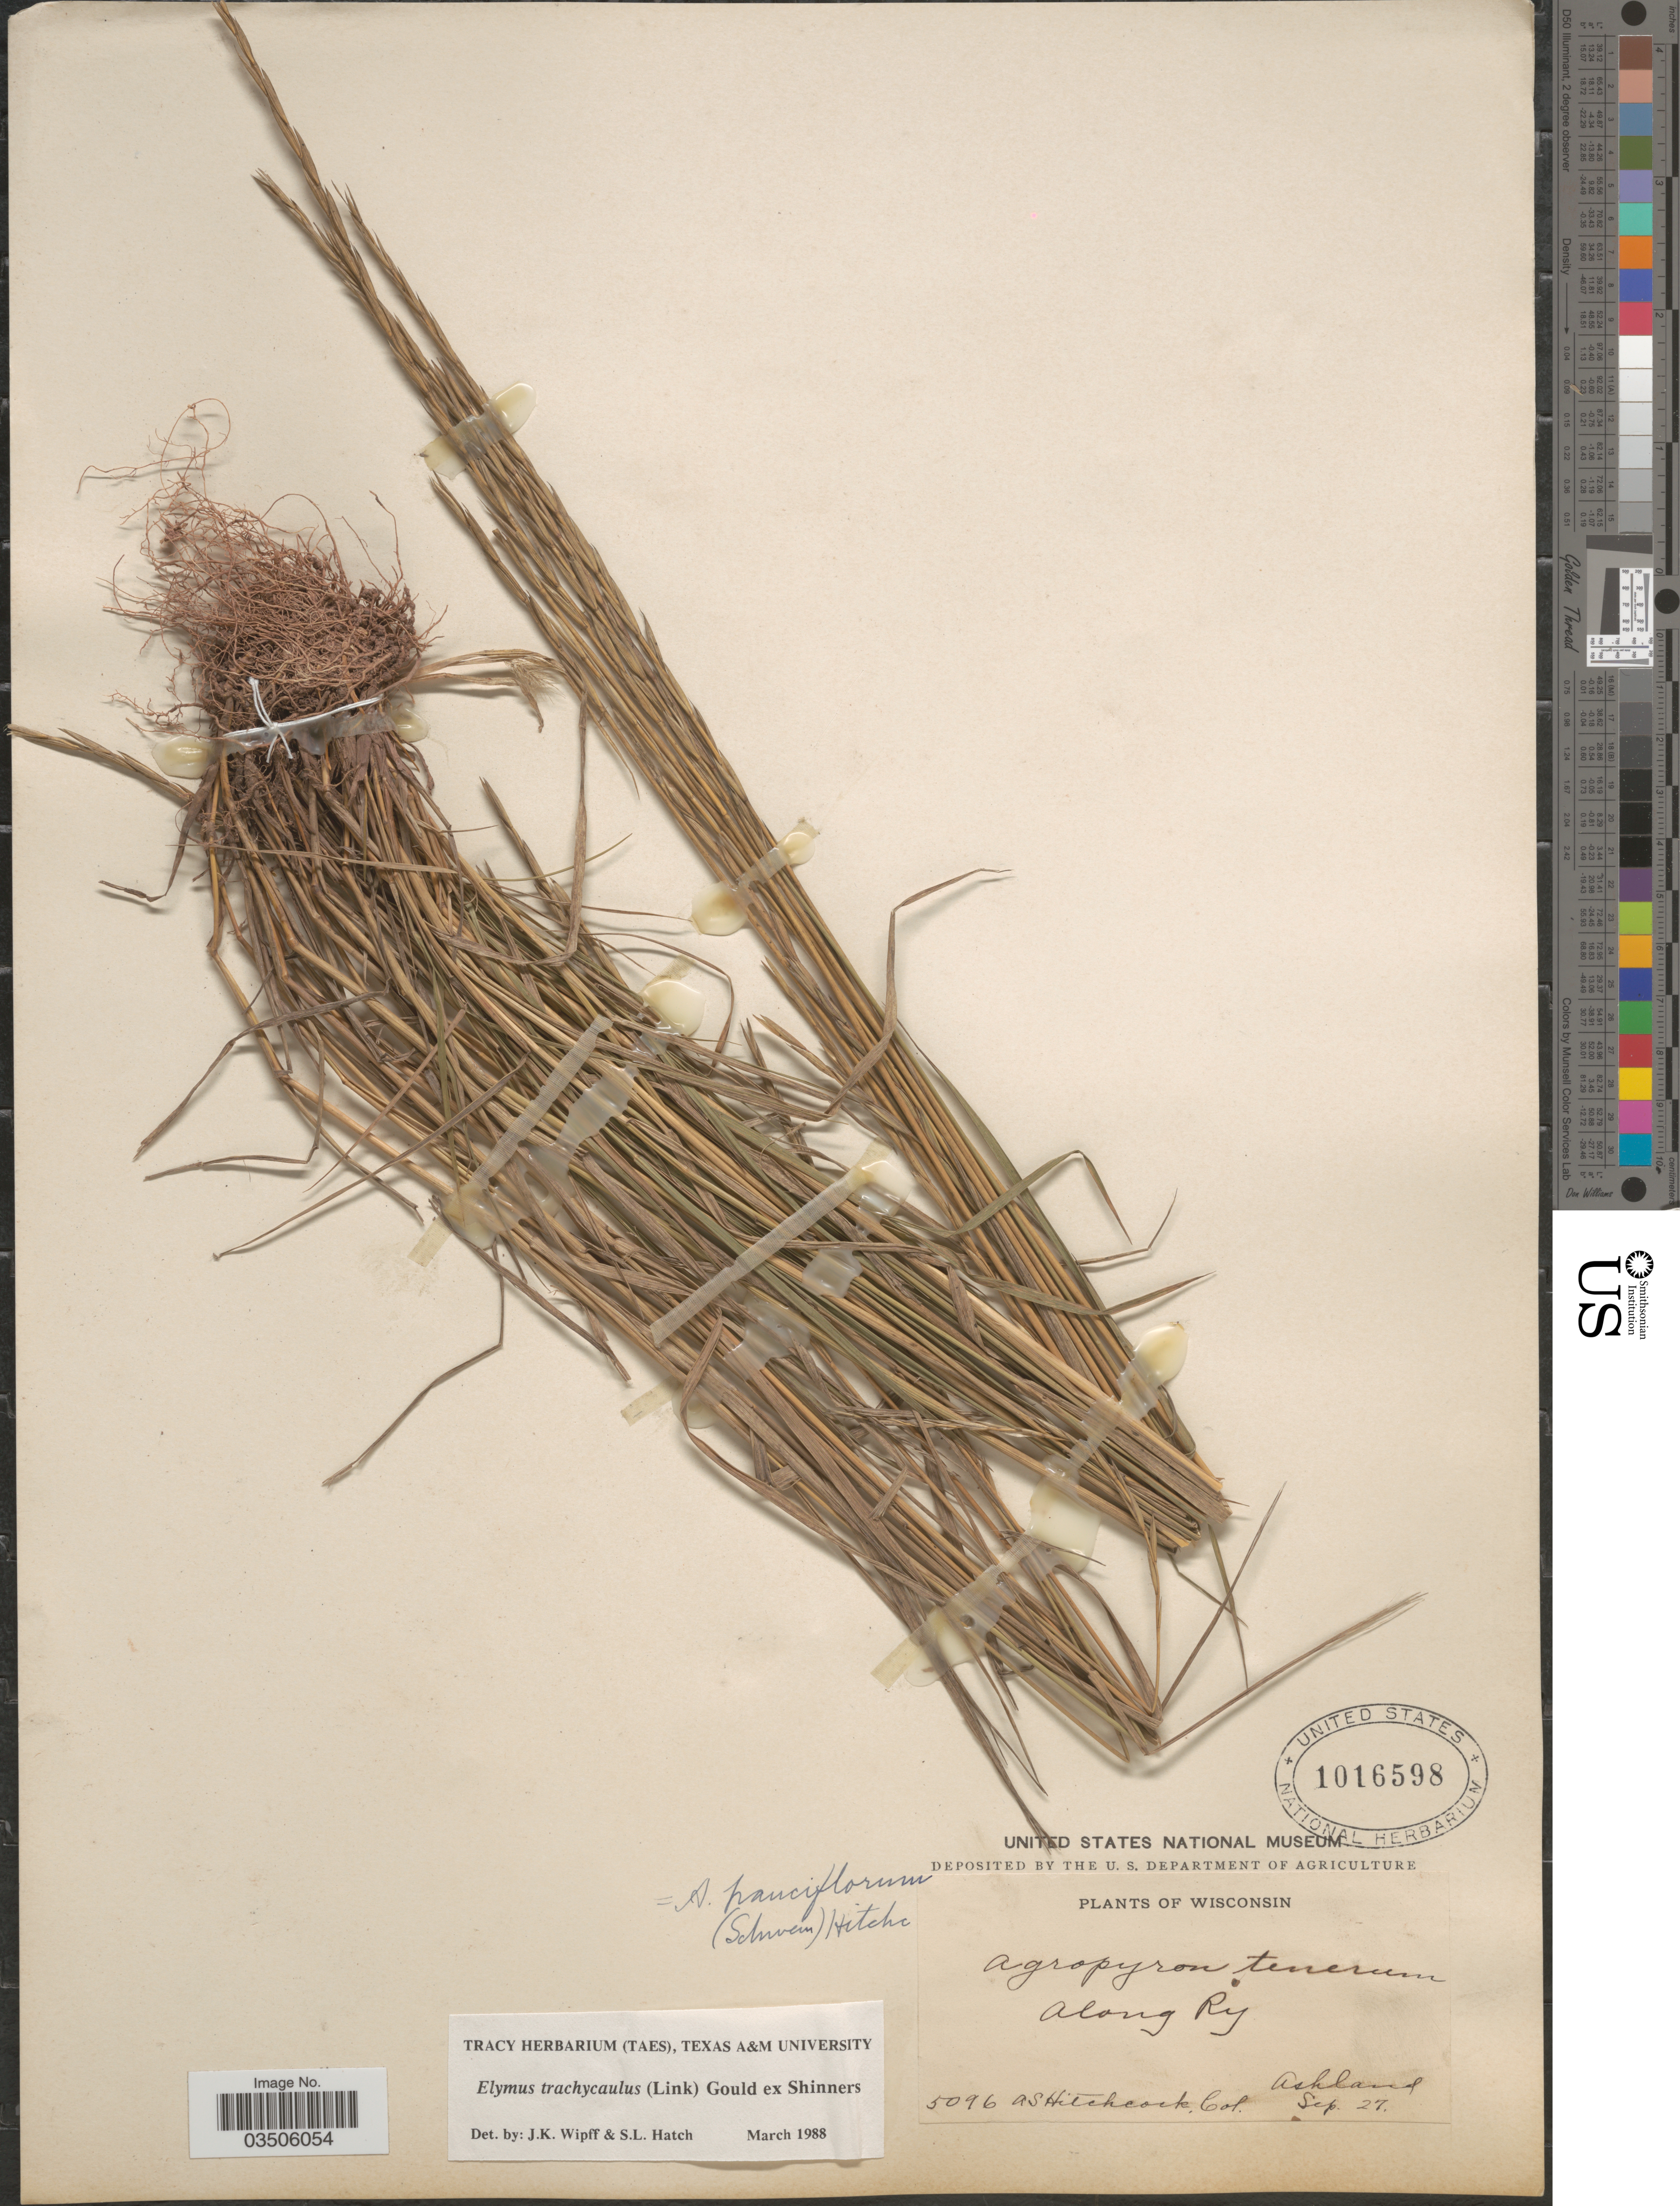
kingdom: Plantae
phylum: Tracheophyta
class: Liliopsida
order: Poales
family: Poaceae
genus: Elymus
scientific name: Elymus trachycaulus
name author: (Link) Gould ex Shinners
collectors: A. S. Hitchcock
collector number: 5096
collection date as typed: Transcribed d/m/y: /9/27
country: United States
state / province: Wisconsin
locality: Along Ry. Ashland.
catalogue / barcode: US 1016598